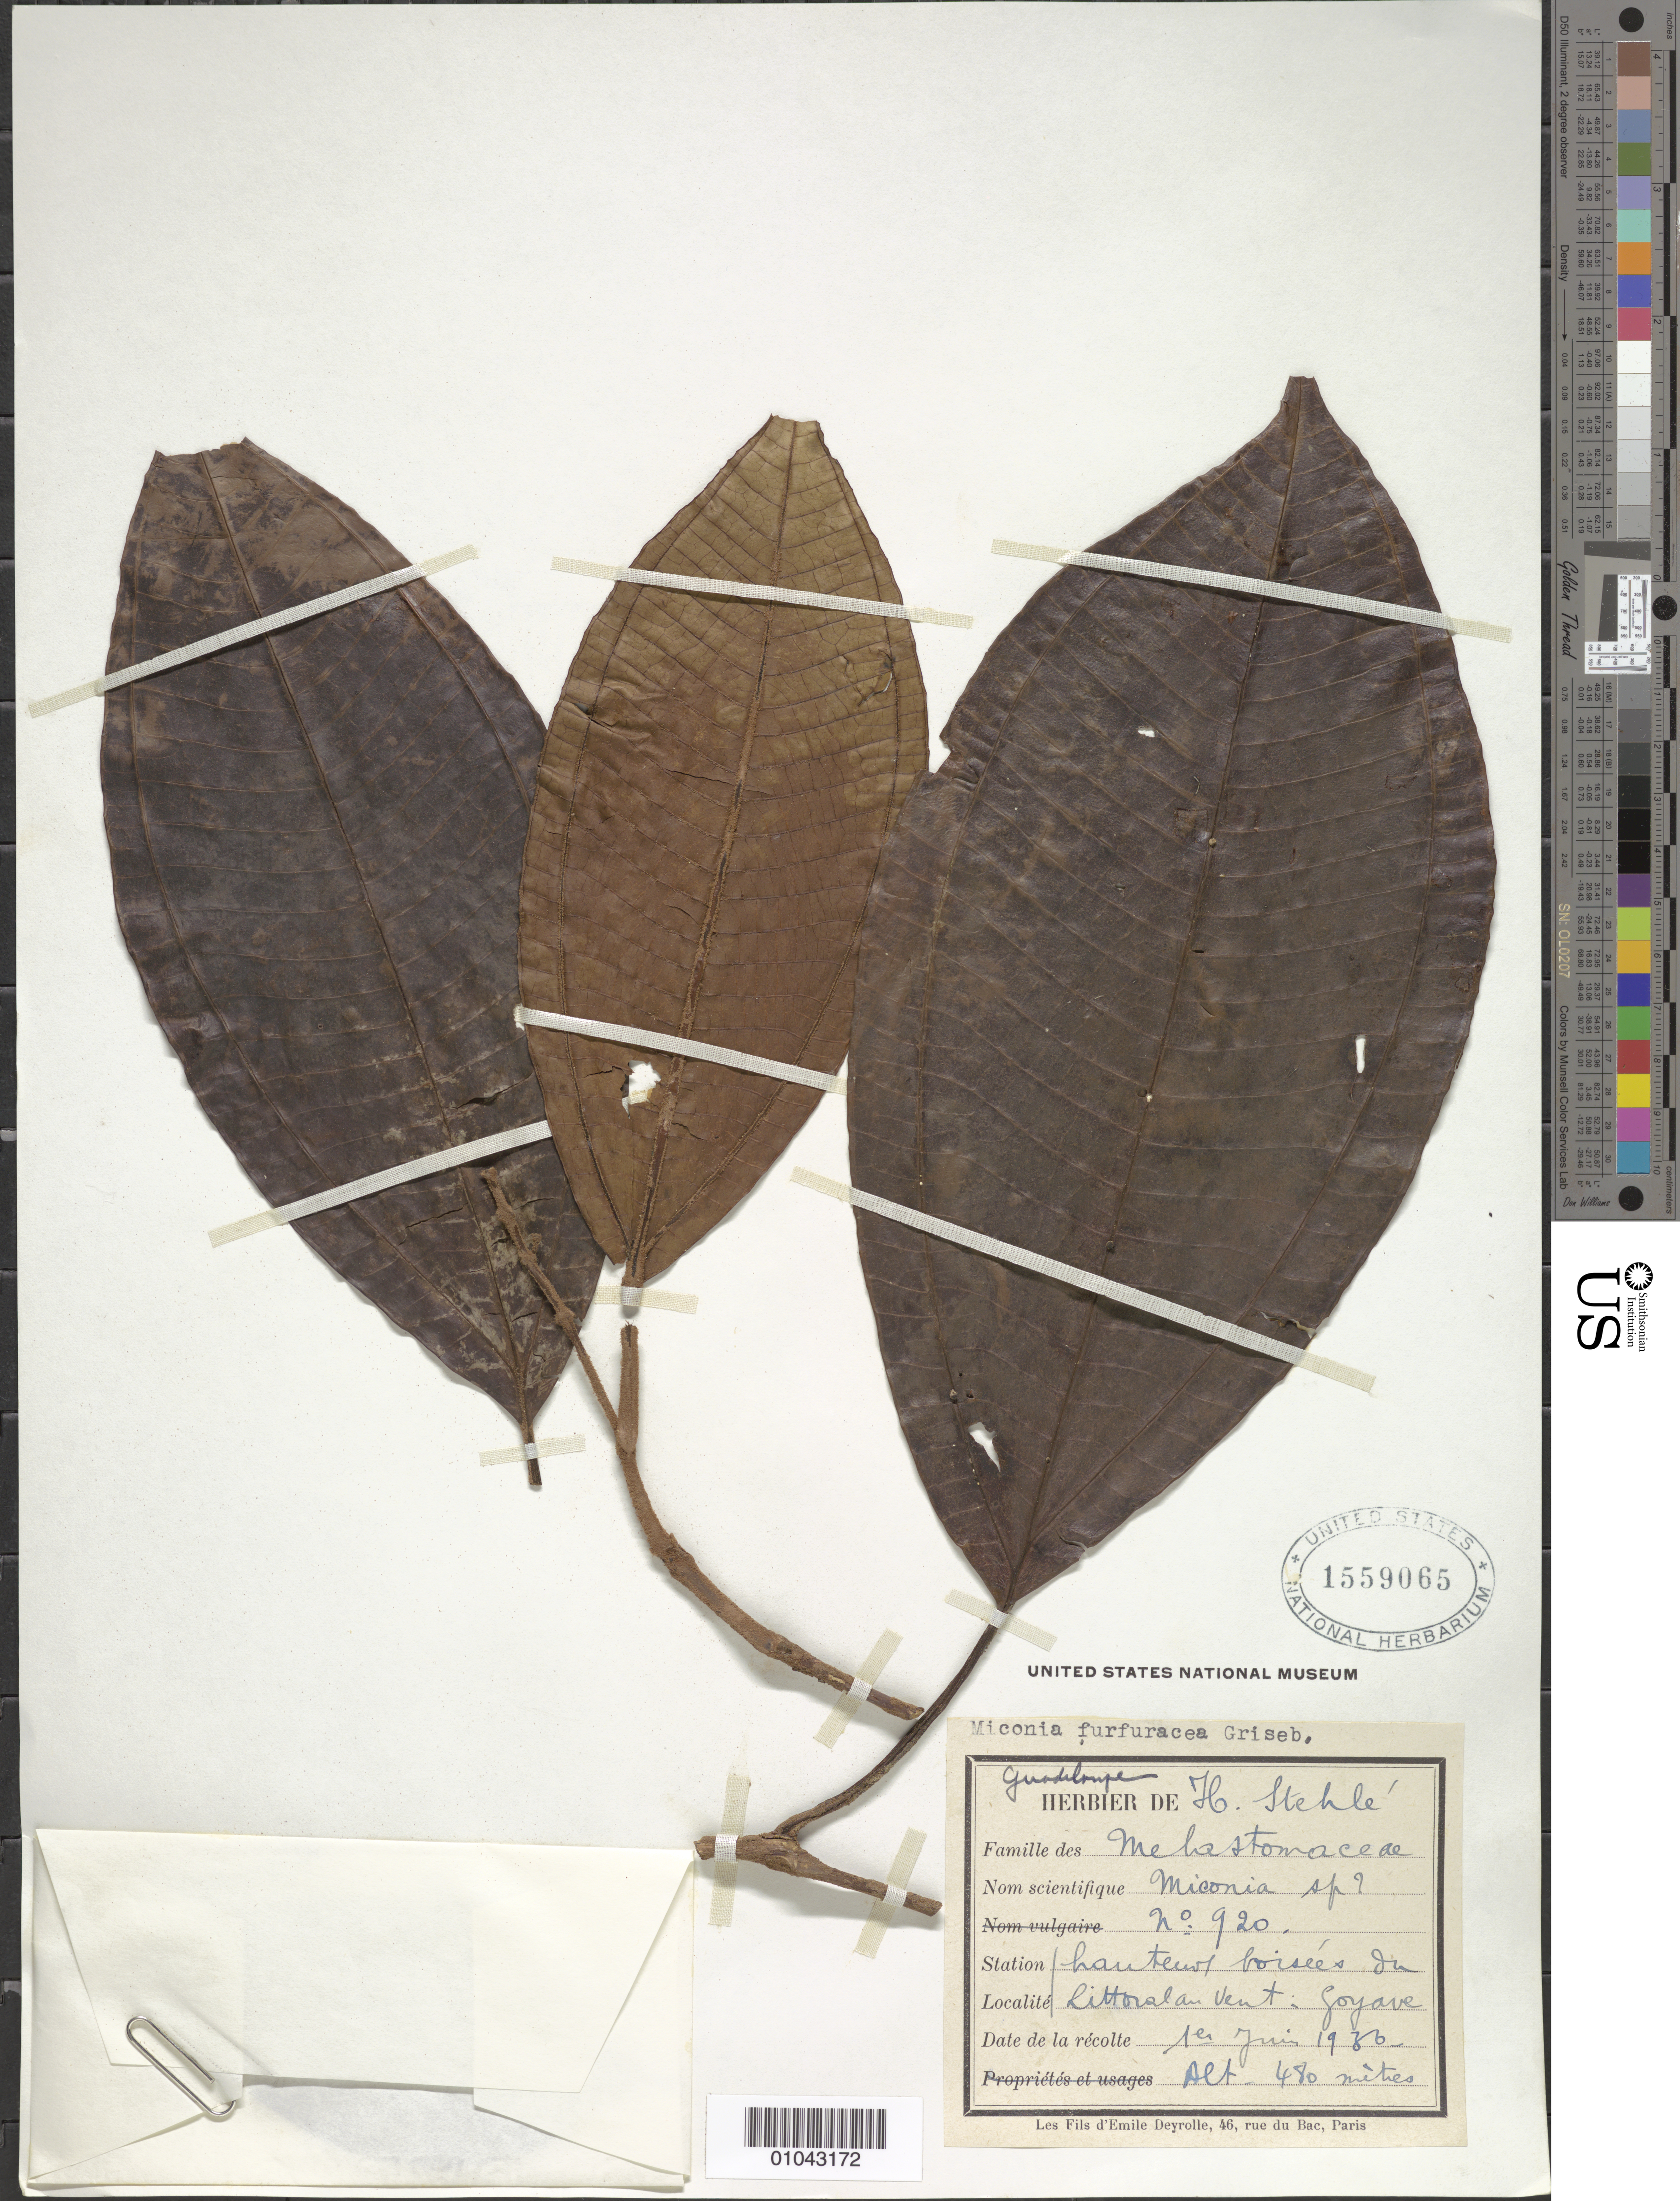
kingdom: Plantae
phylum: Tracheophyta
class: Magnoliopsida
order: Myrtales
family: Melastomataceae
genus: Miconia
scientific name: Miconia furfuracea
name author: (Vahl) Griseb.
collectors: H. Stehlé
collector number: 920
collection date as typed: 01 Jun 1930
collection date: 1930-06-01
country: Guadeloupe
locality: Goyave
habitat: Hauteur boisées du littorales vent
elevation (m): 480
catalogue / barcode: US 1559065